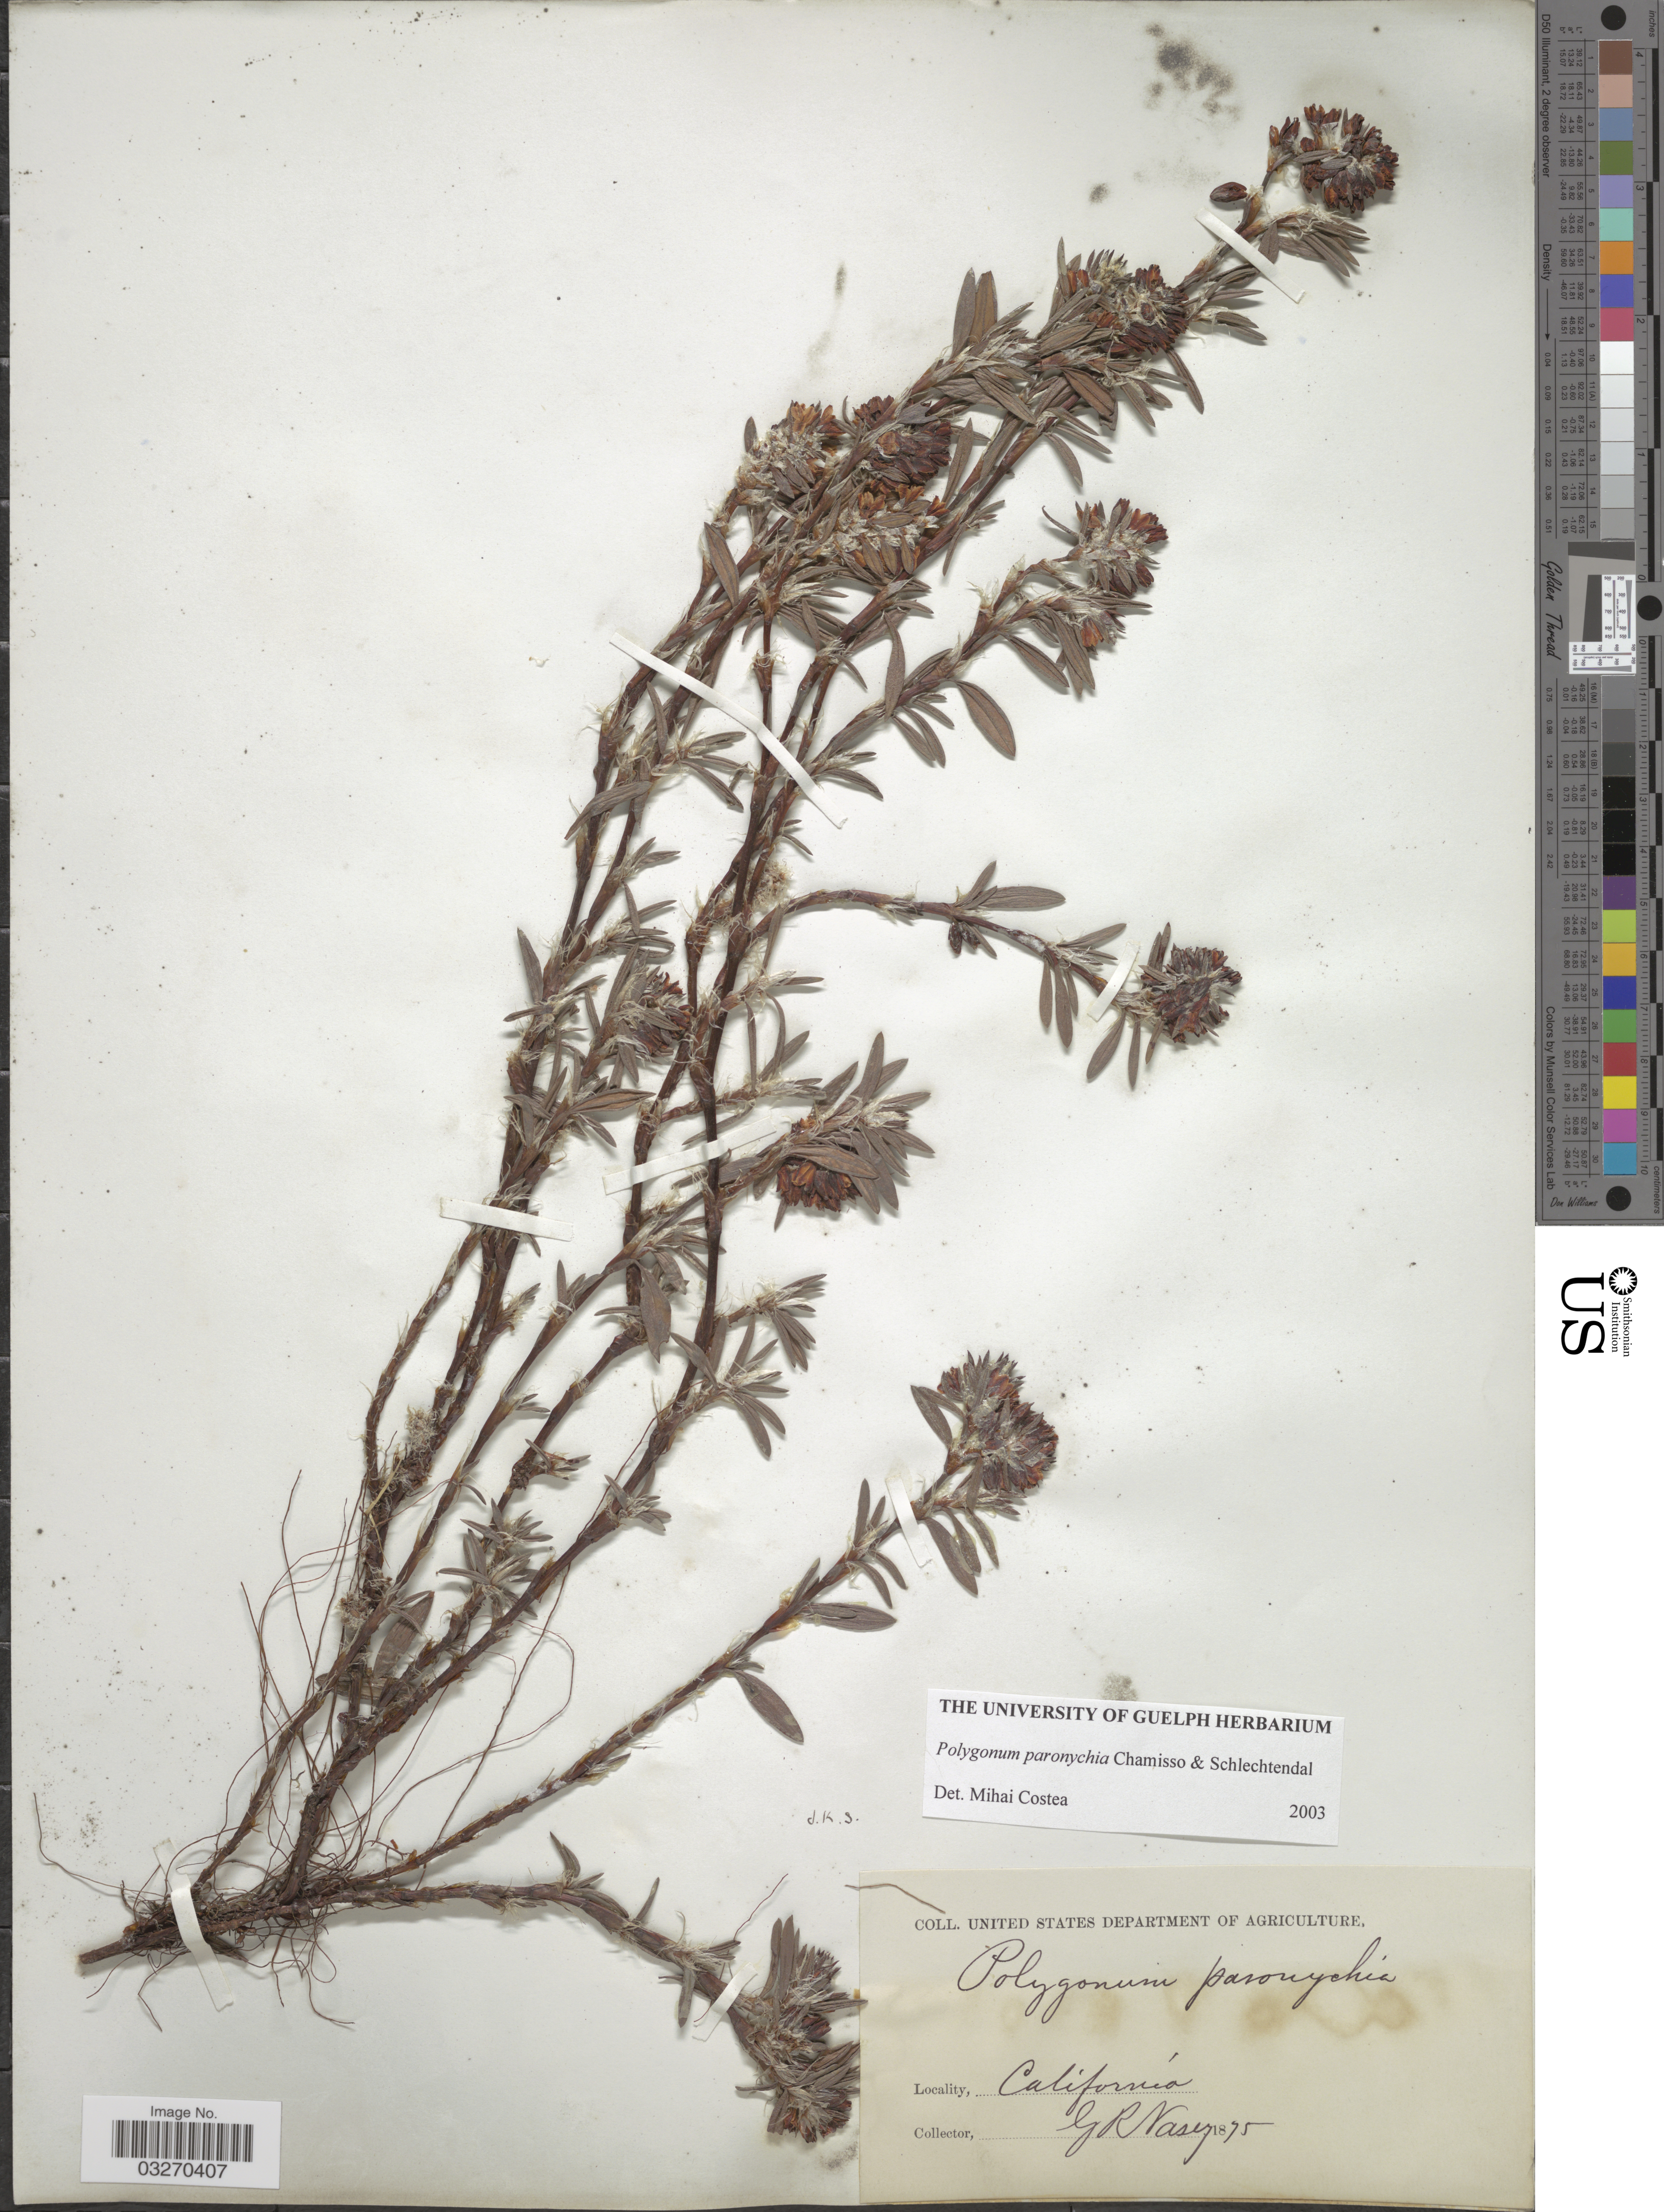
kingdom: Plantae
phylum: Tracheophyta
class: Magnoliopsida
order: Caryophyllales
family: Polygonaceae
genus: Polygonum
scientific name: Polygonum paronychia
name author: Cham. & Schltdl.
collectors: G. R. Vasey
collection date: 1875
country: United States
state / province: California